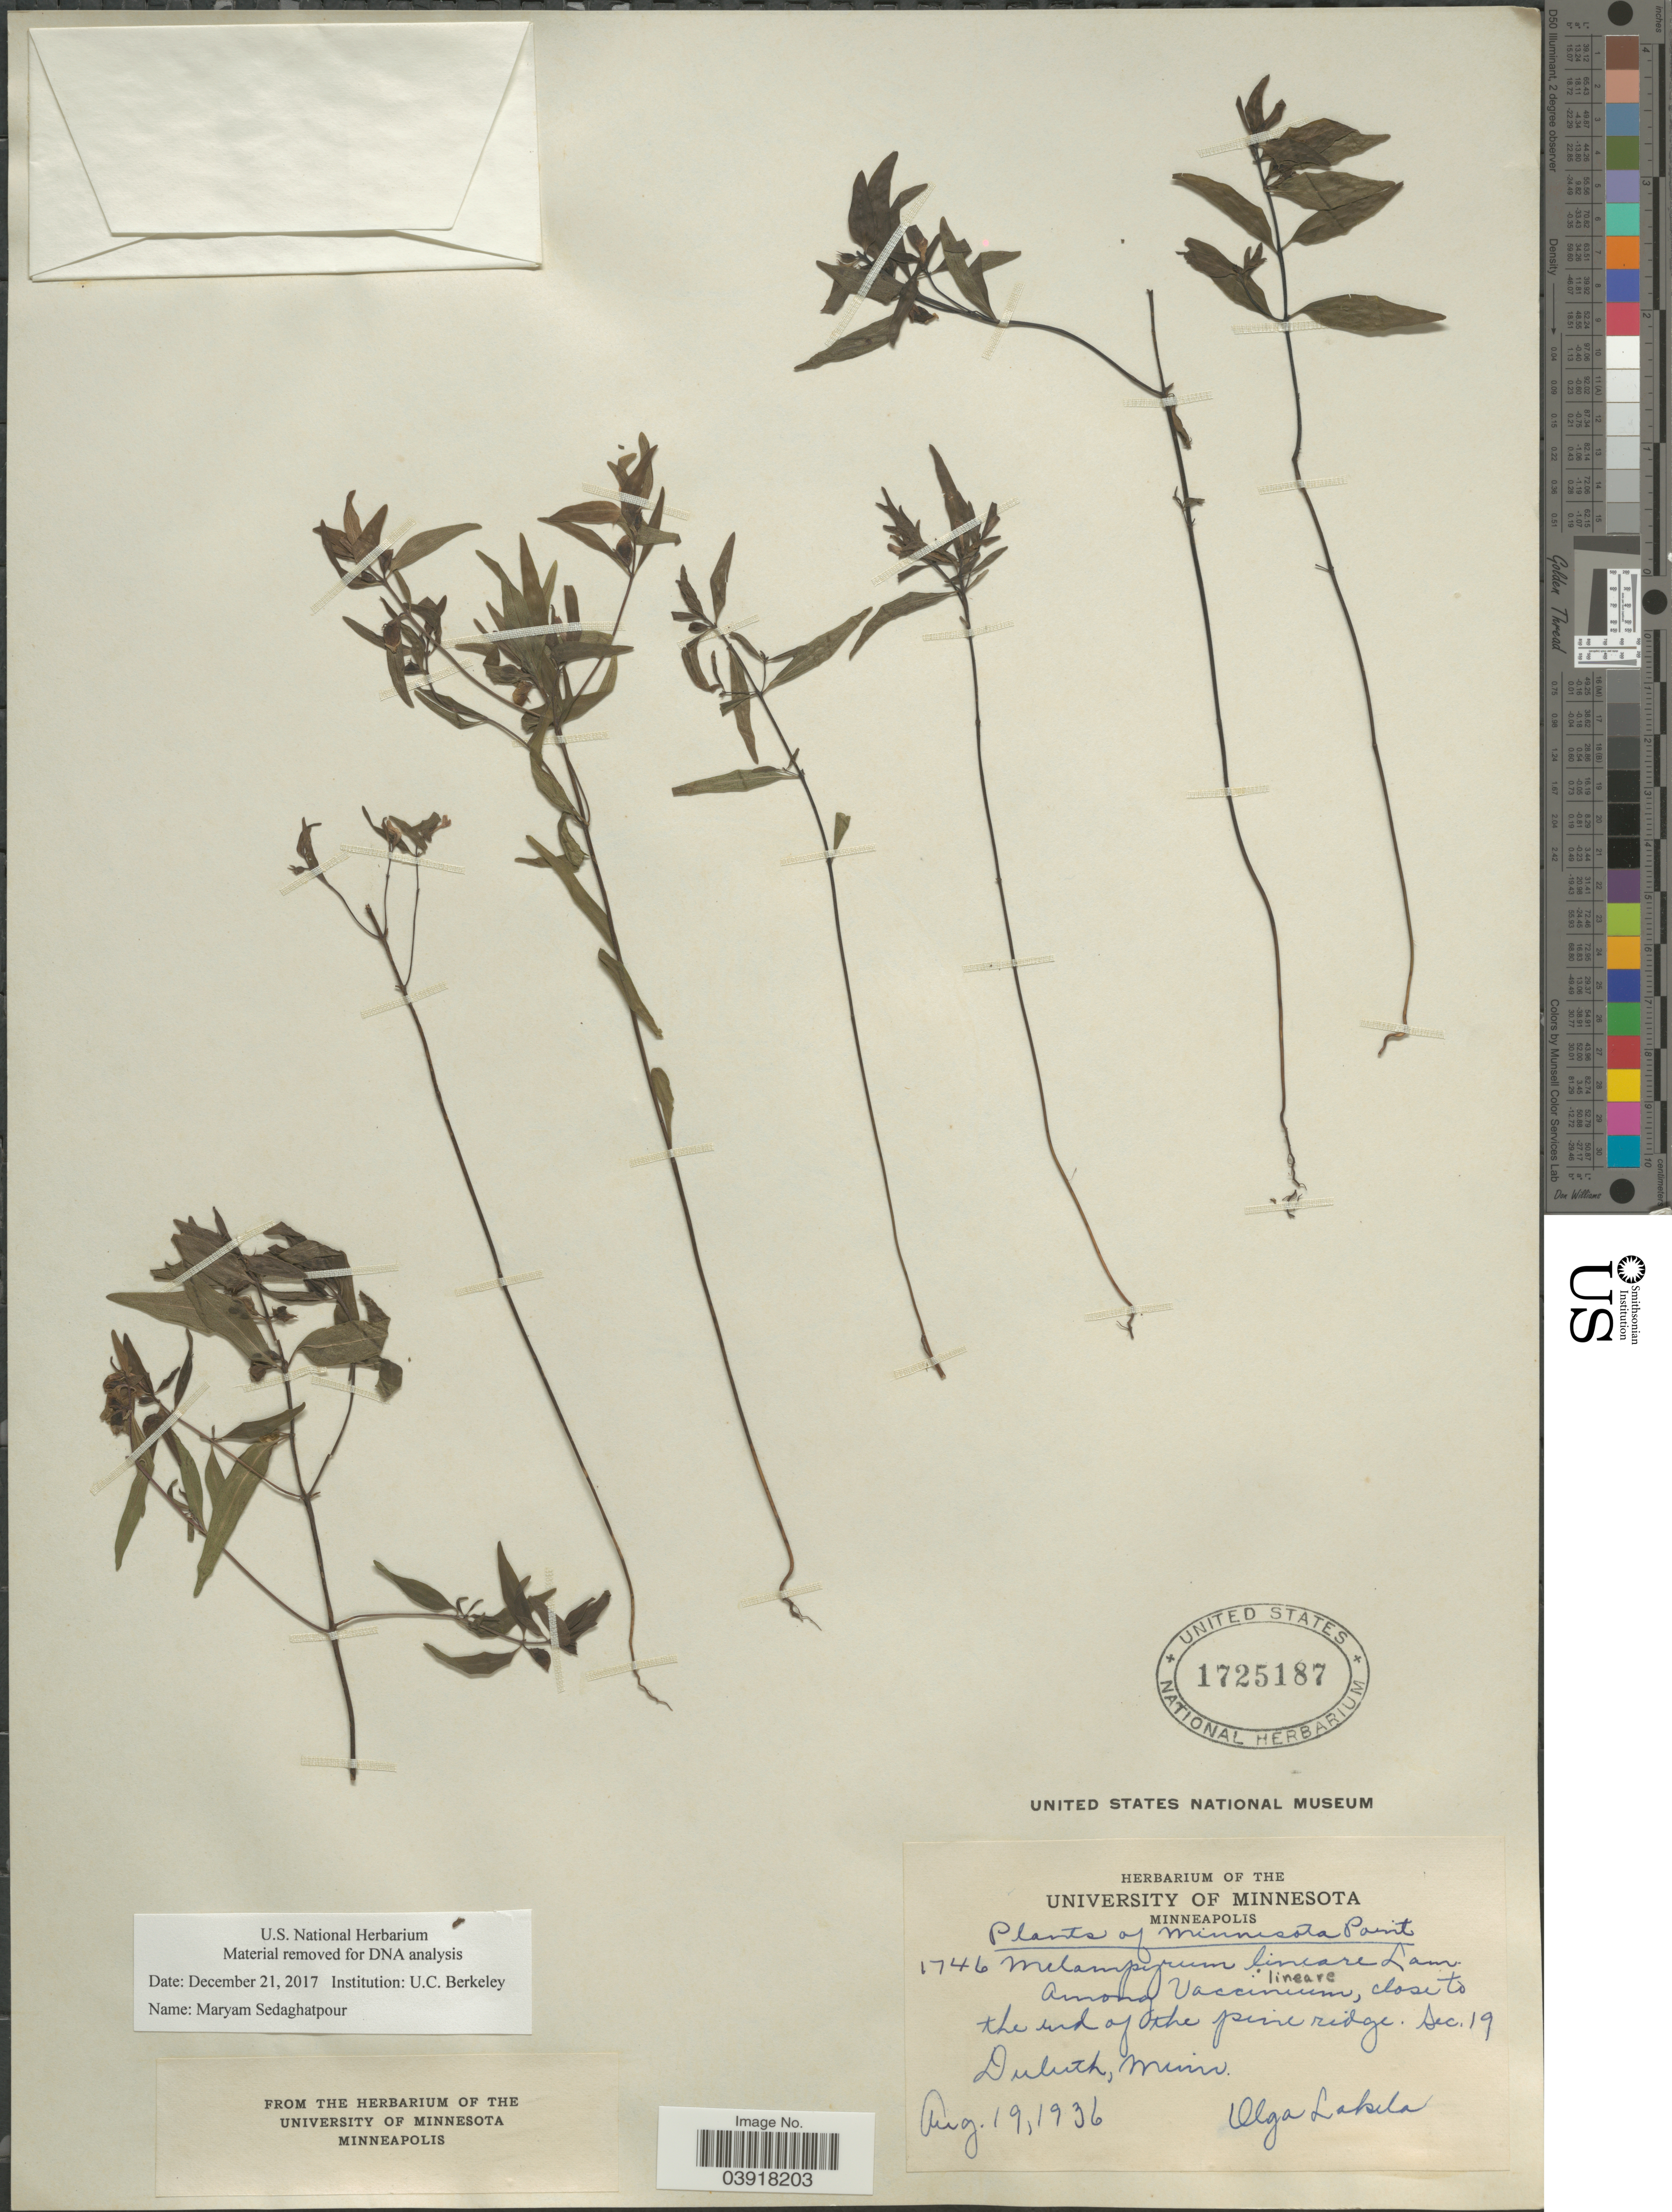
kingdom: Plantae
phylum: Tracheophyta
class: Magnoliopsida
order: Lamiales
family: Orobanchaceae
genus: Melampyrum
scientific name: Melampyrum lineare var. pectinatum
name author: (Pennell) Fernald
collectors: O. K. Lakela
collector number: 1746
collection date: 1936-08-19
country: United States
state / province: Minnesota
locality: Minnesota Point. Close to the end of the pine ridge. Sec. 19 Duluth.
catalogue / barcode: US 1725187